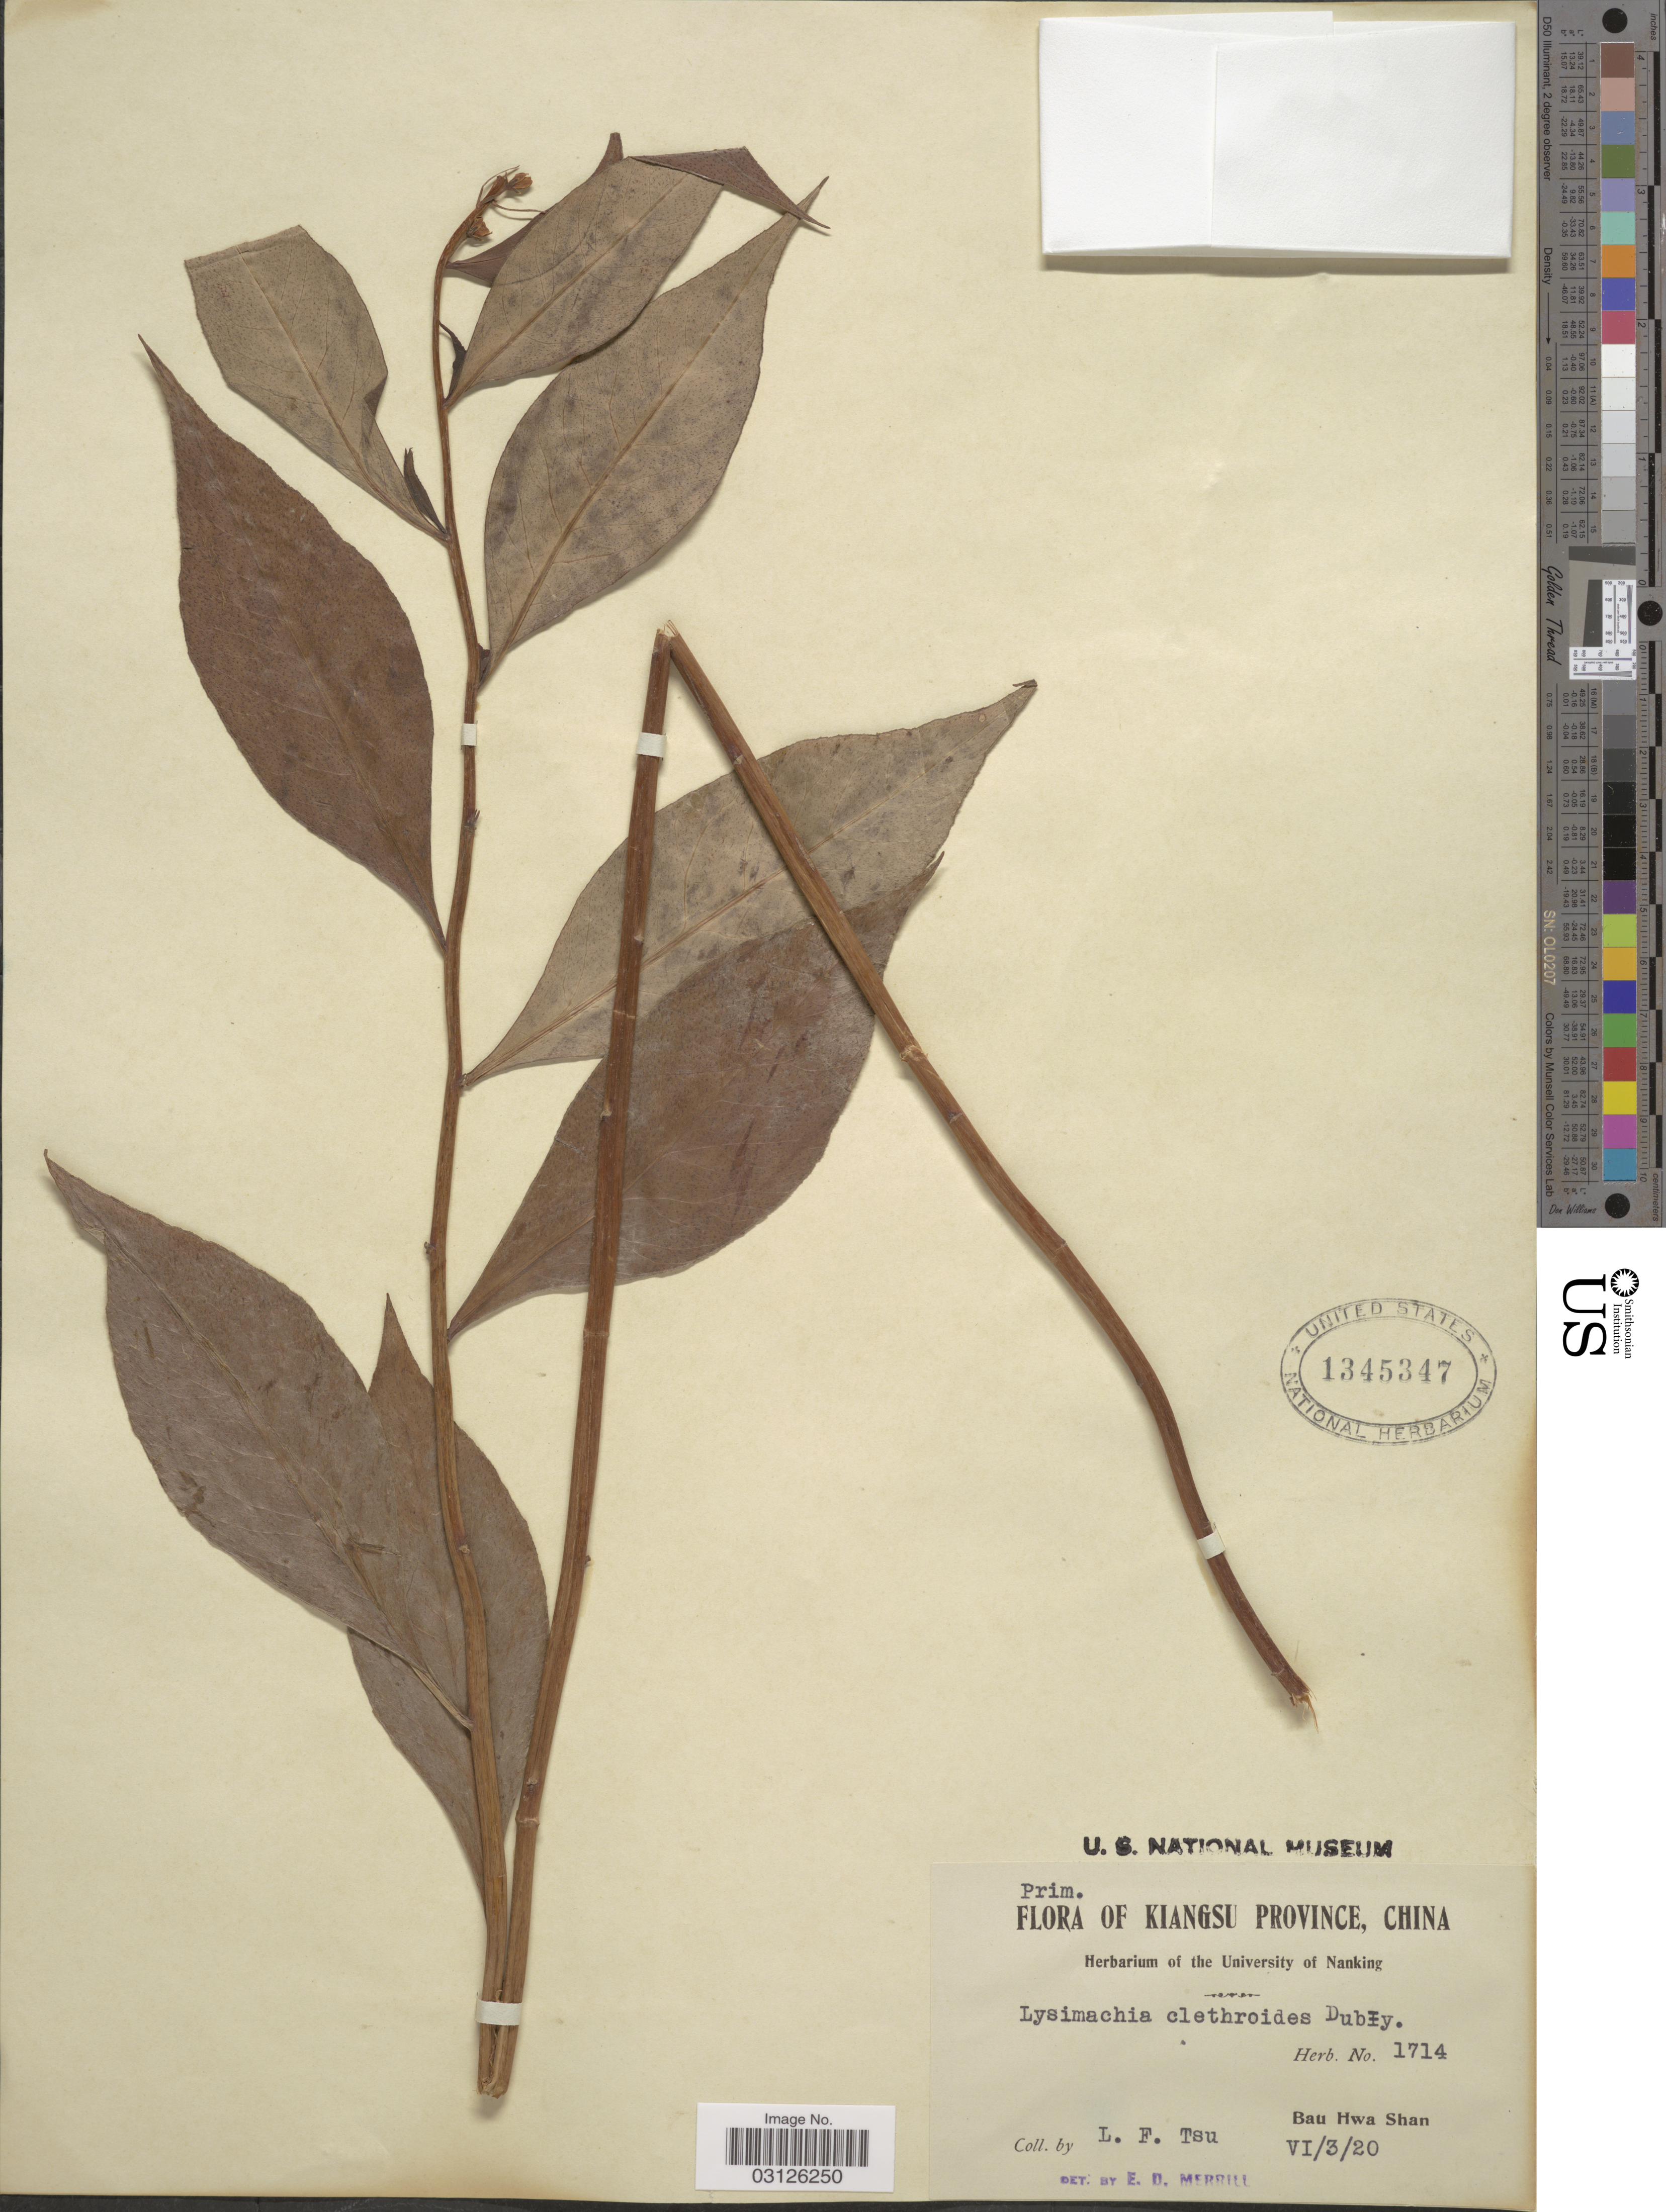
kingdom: Plantae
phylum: Tracheophyta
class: Magnoliopsida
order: Ericales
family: Primulaceae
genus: Lysimachia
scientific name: Lysimachia clethroides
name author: Duby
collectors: L. Tsu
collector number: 1714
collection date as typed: Transcribed d/m/y: 3/6/20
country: China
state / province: Jiangsu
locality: Kiangsu Province. Bau Hwa Shan.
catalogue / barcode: US 1345347